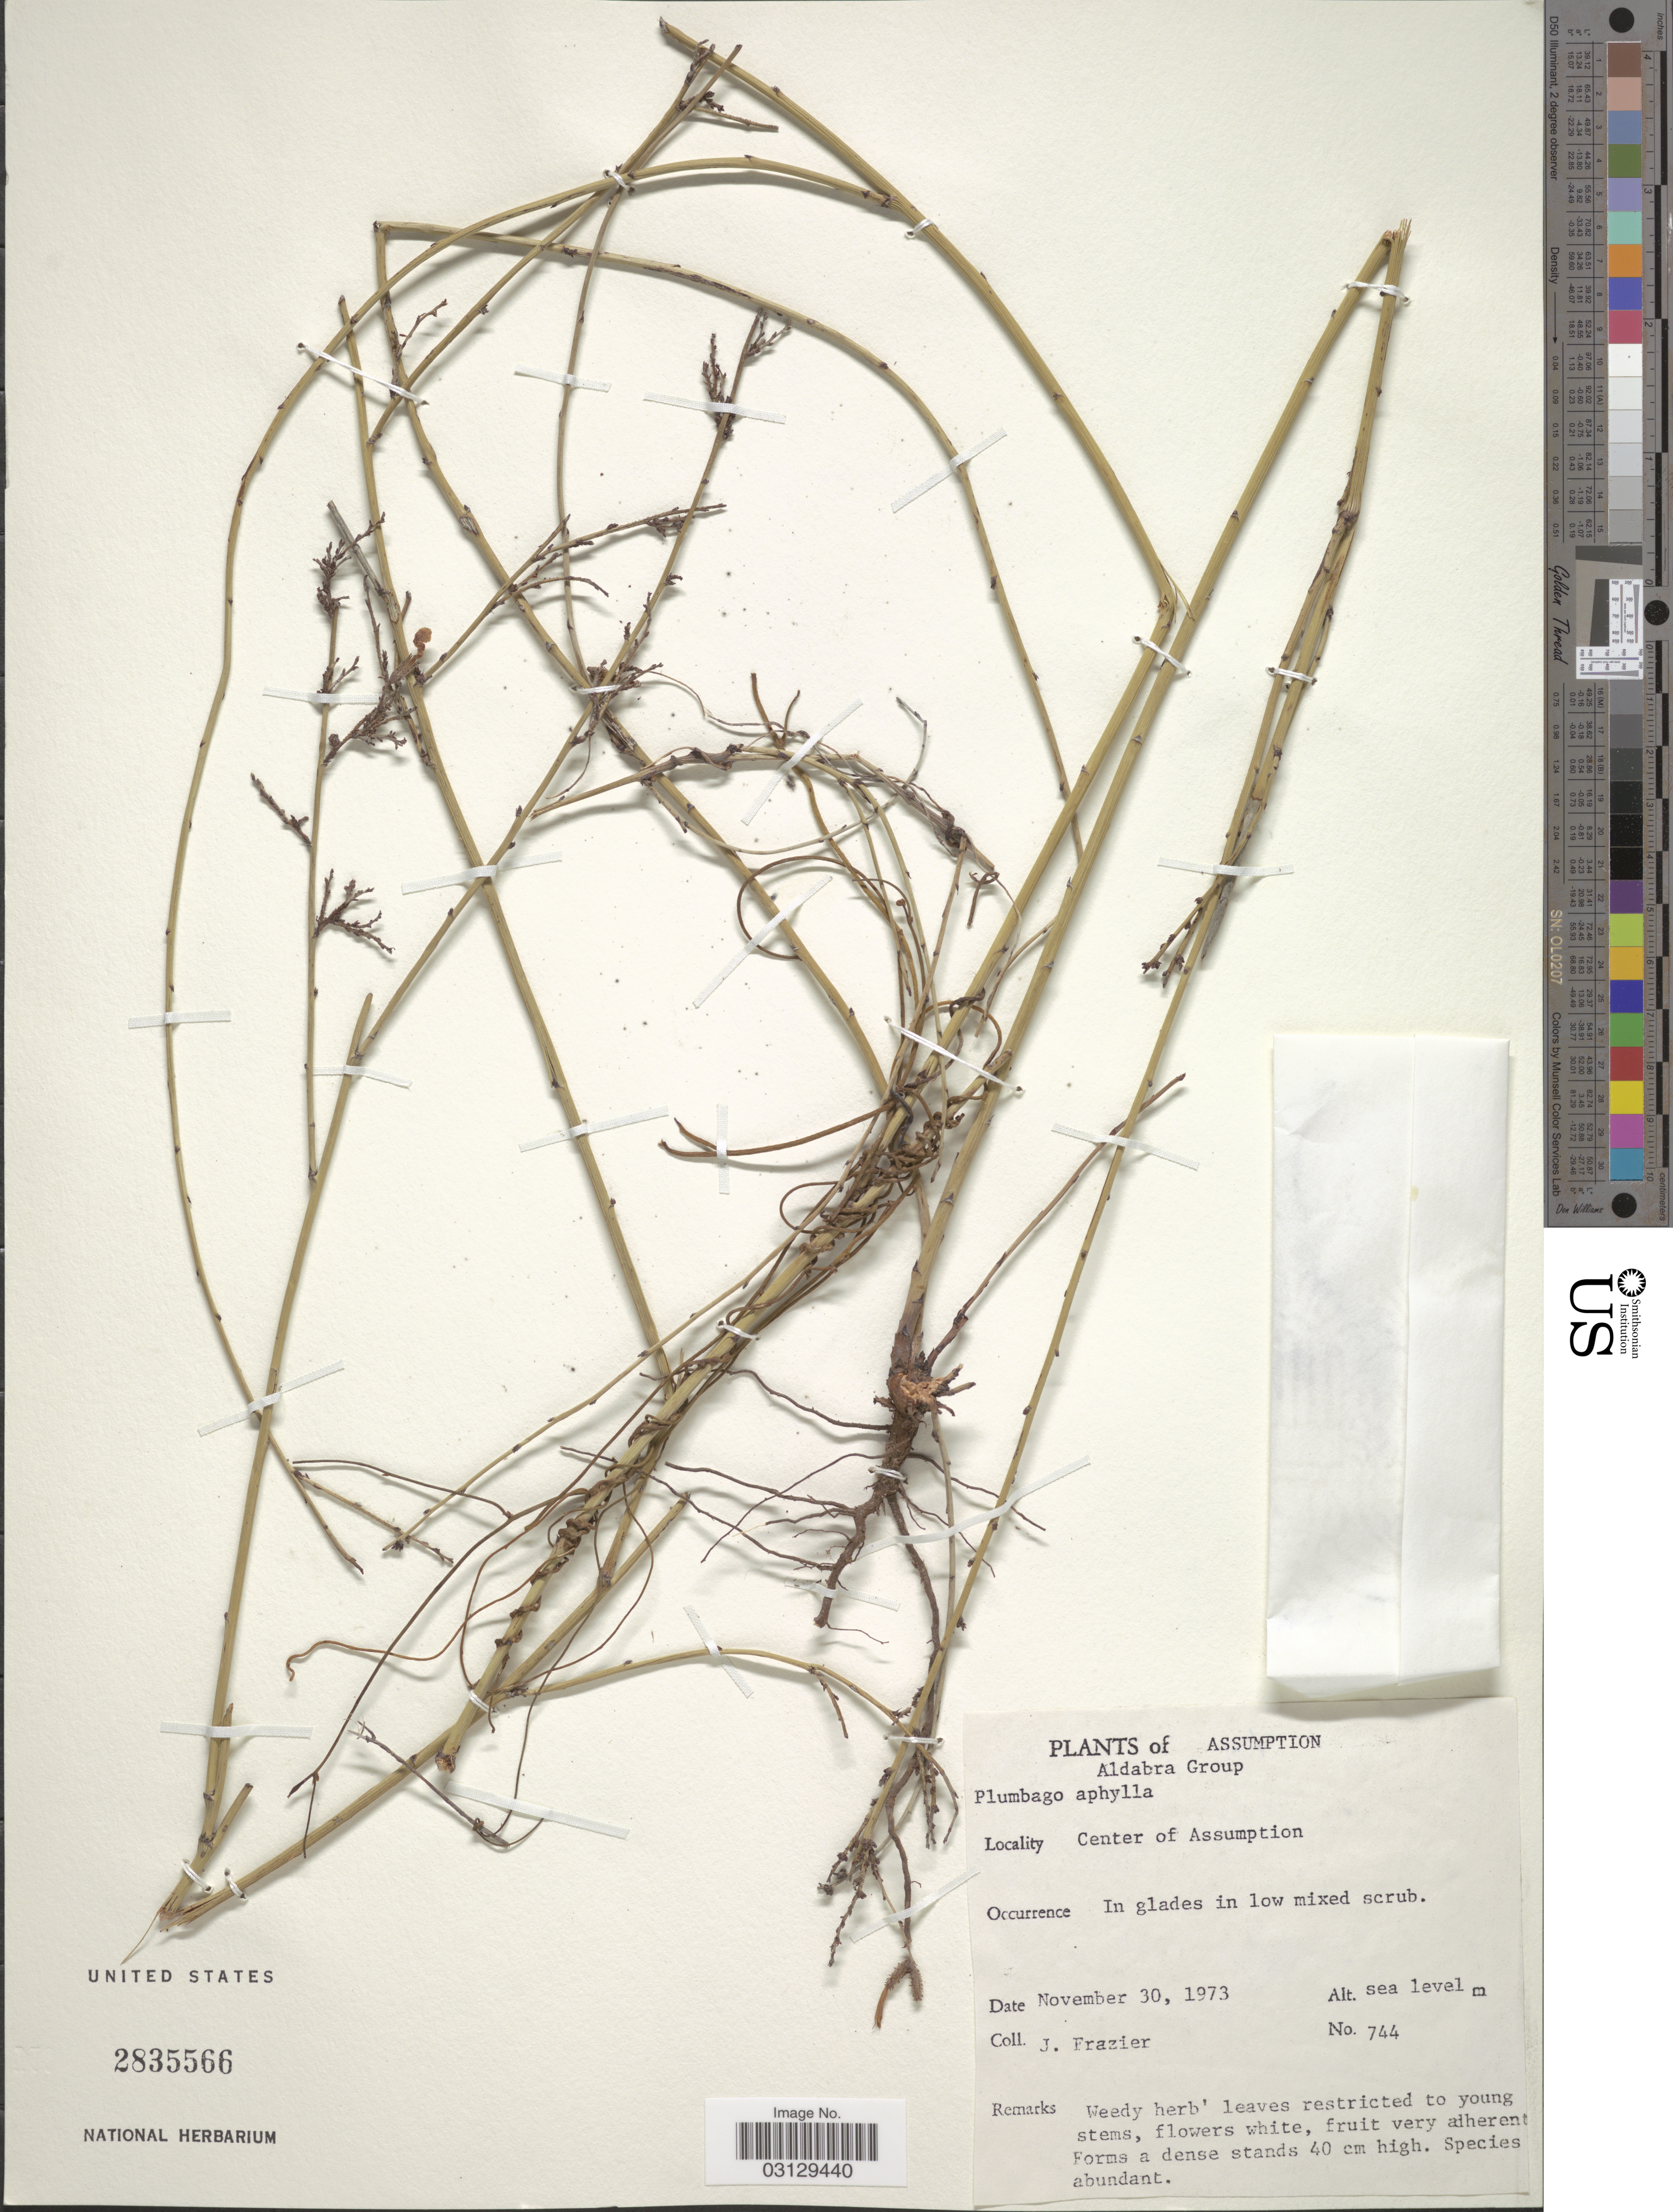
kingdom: Plantae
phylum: Tracheophyta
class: Magnoliopsida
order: Caryophyllales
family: Plumbaginaceae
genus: Plumbago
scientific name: Plumbago aphylla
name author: Bojer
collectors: J. Frazier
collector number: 744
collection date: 1973-11-30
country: Seychelles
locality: Assumption. Aldabra Group. Center of Assumption.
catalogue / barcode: US 2835566